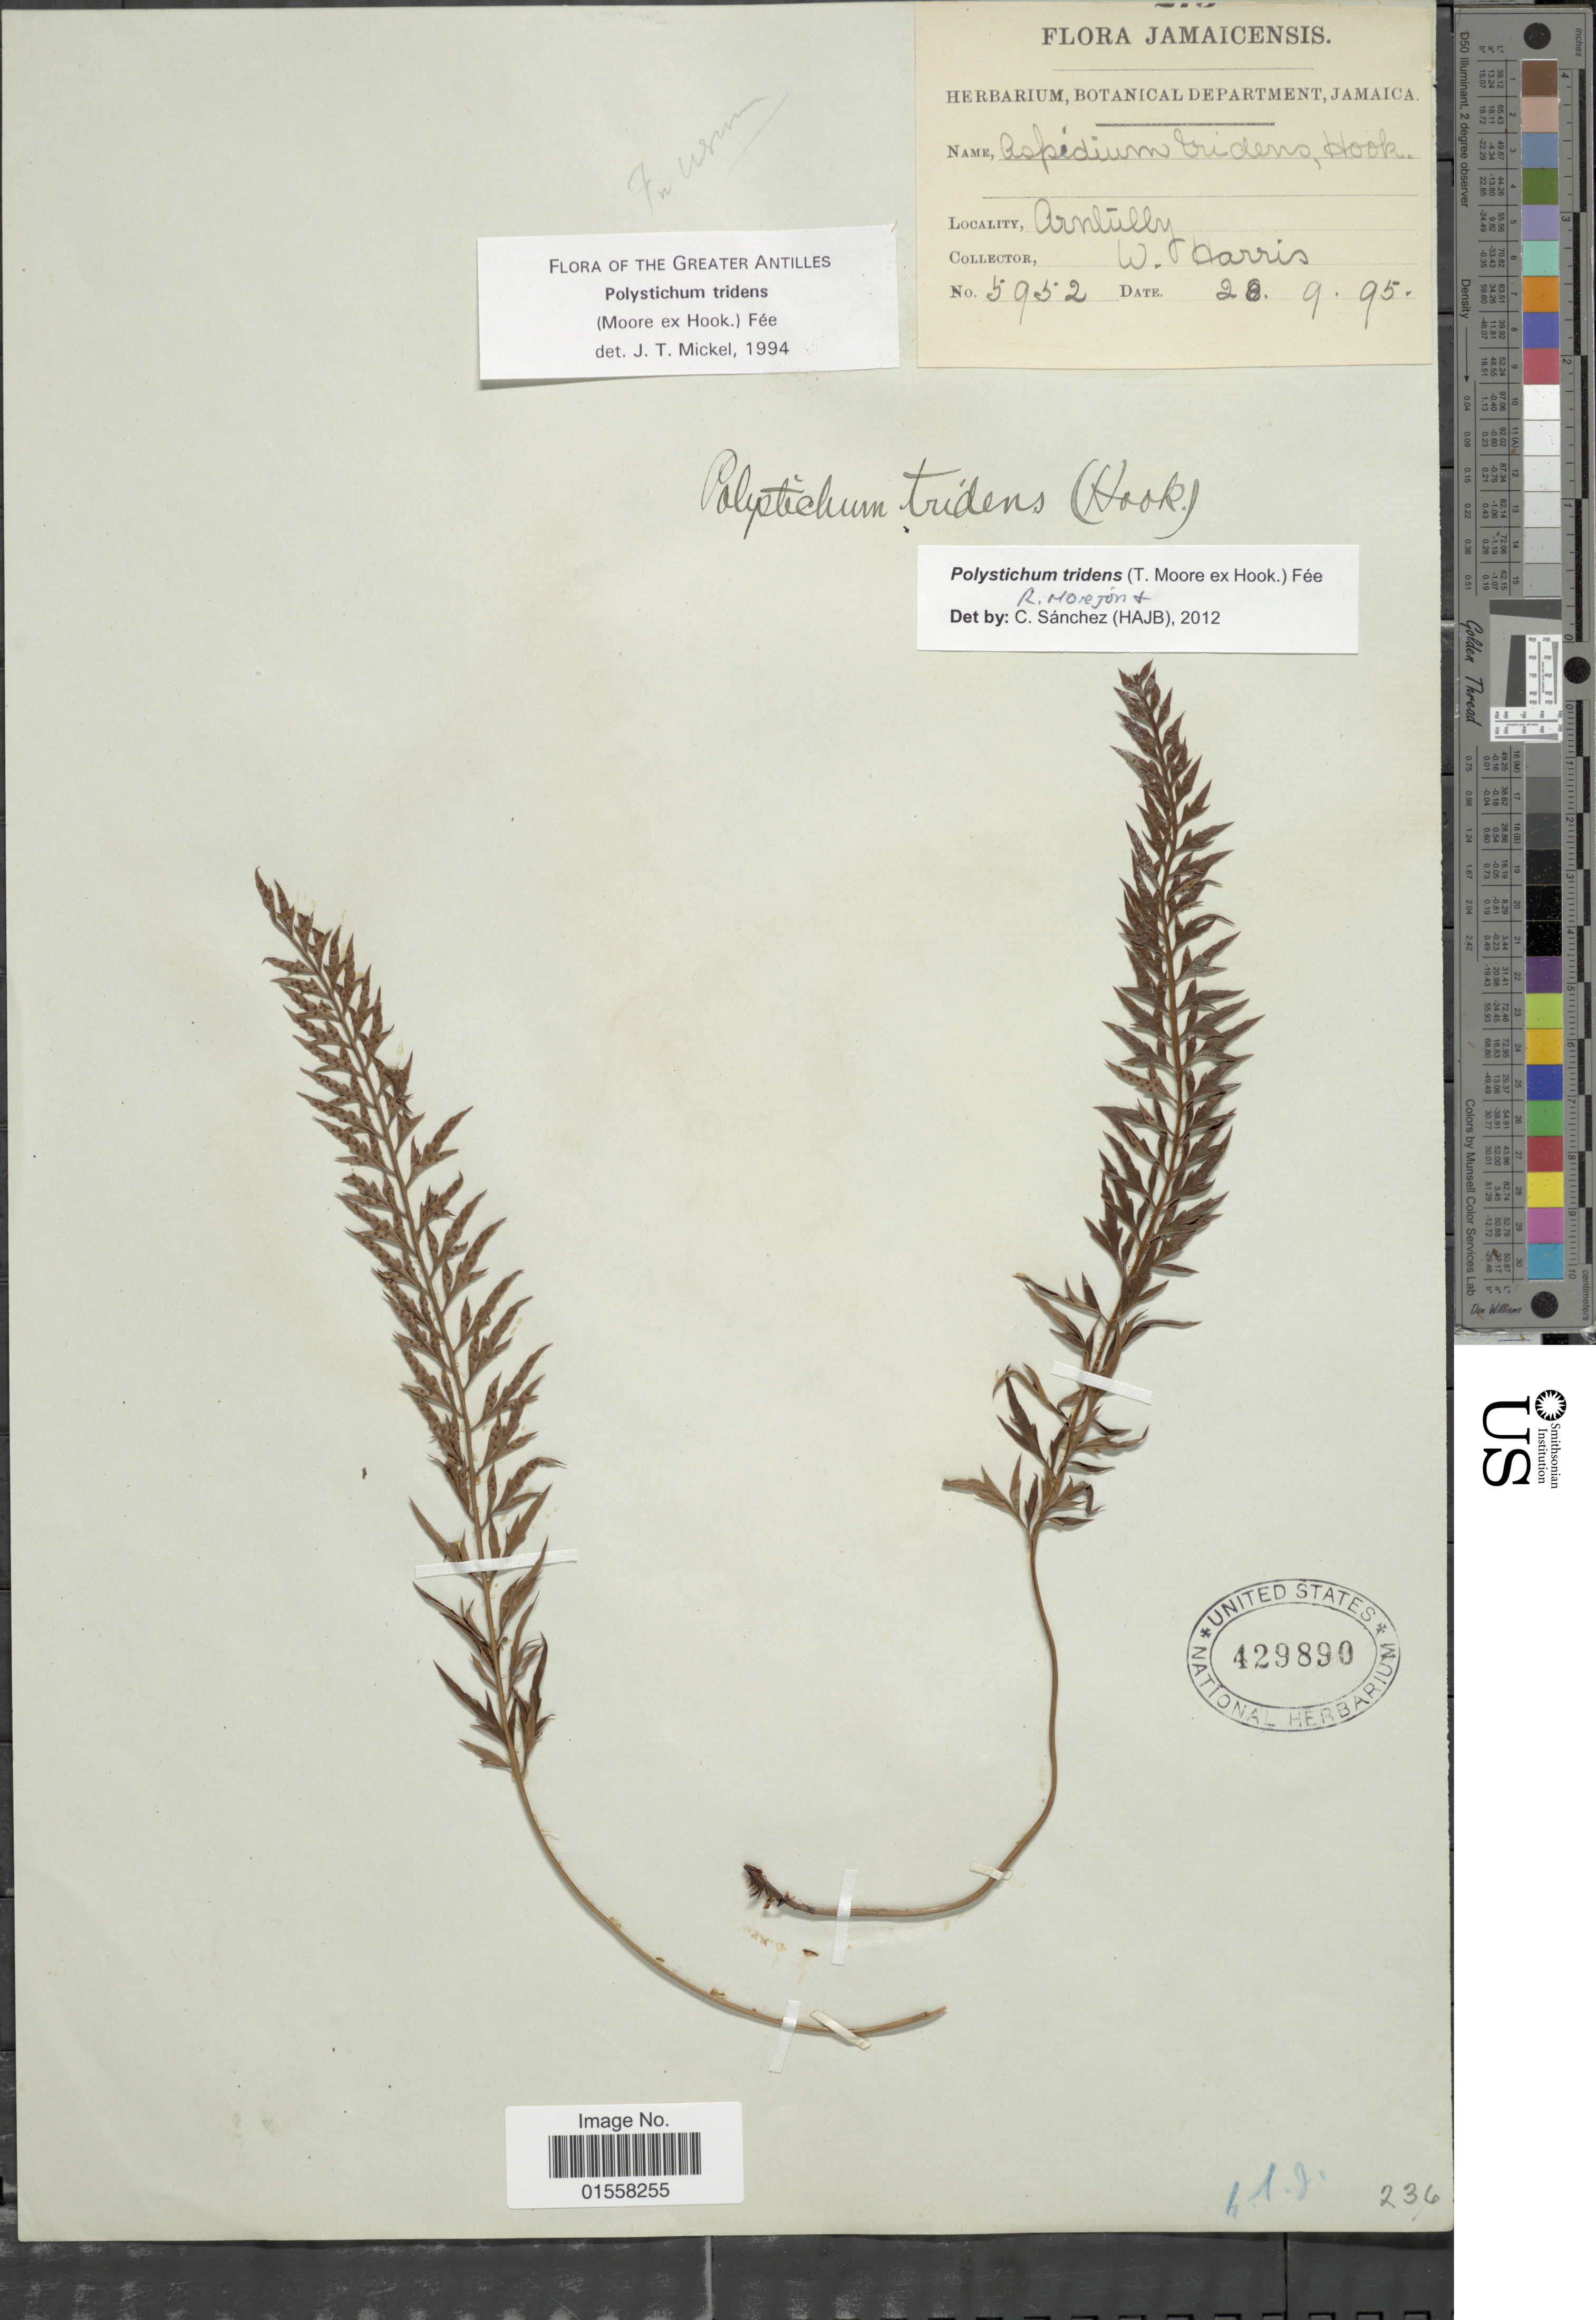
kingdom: Plantae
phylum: Tracheophyta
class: Polypodiopsida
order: Polypodiales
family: Dryopteridaceae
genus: Polystichum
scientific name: Polystichum tridens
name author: (Moore ex Hook.) Fée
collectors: W. Harris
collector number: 5952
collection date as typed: Transcribed d/m/y: 28/9/95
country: Jamaica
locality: Jamaicensis, Arntully.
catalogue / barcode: US 429890